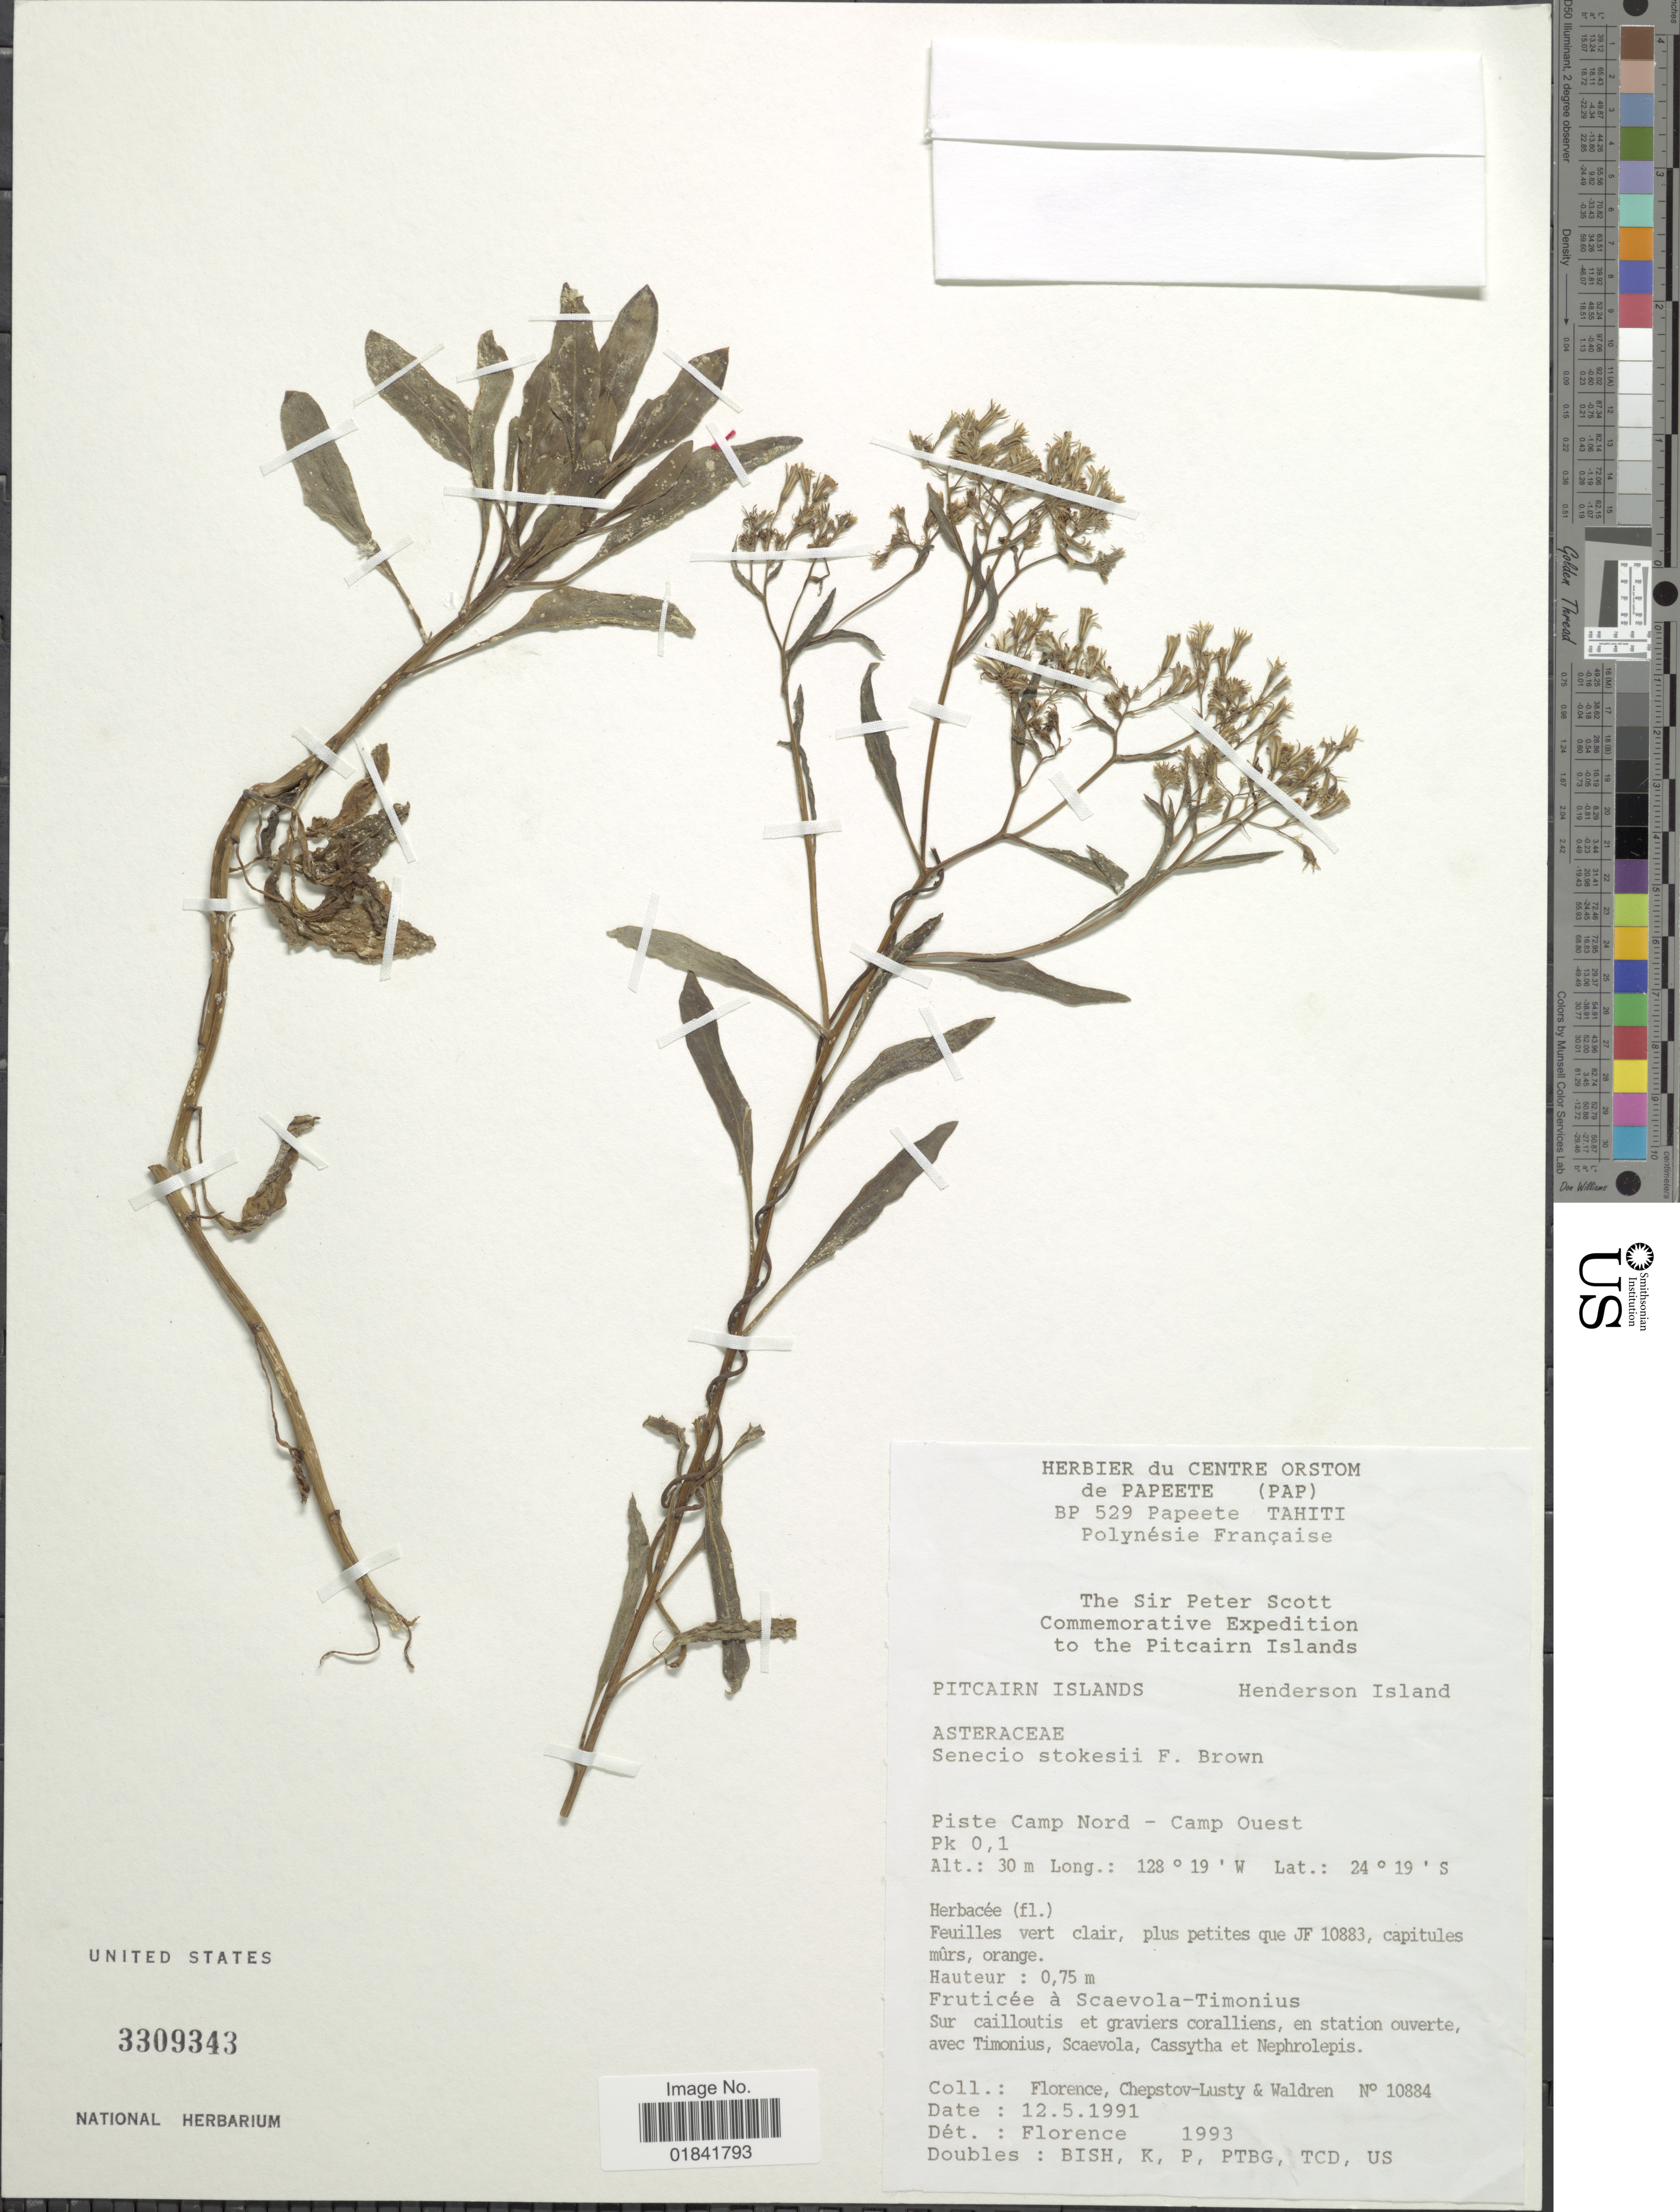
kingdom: Plantae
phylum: Tracheophyta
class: Magnoliopsida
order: Asterales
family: Asteraceae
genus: Senecio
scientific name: Senecio stokesii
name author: F. Br.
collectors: -. Florence, -. Chepstov-lusty & Waldren, --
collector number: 10884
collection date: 1991-05-12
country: Pitcairn Islands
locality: Henderson Island, Piste Camp Nord, Camp Ouest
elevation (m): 30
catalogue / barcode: US 3309343